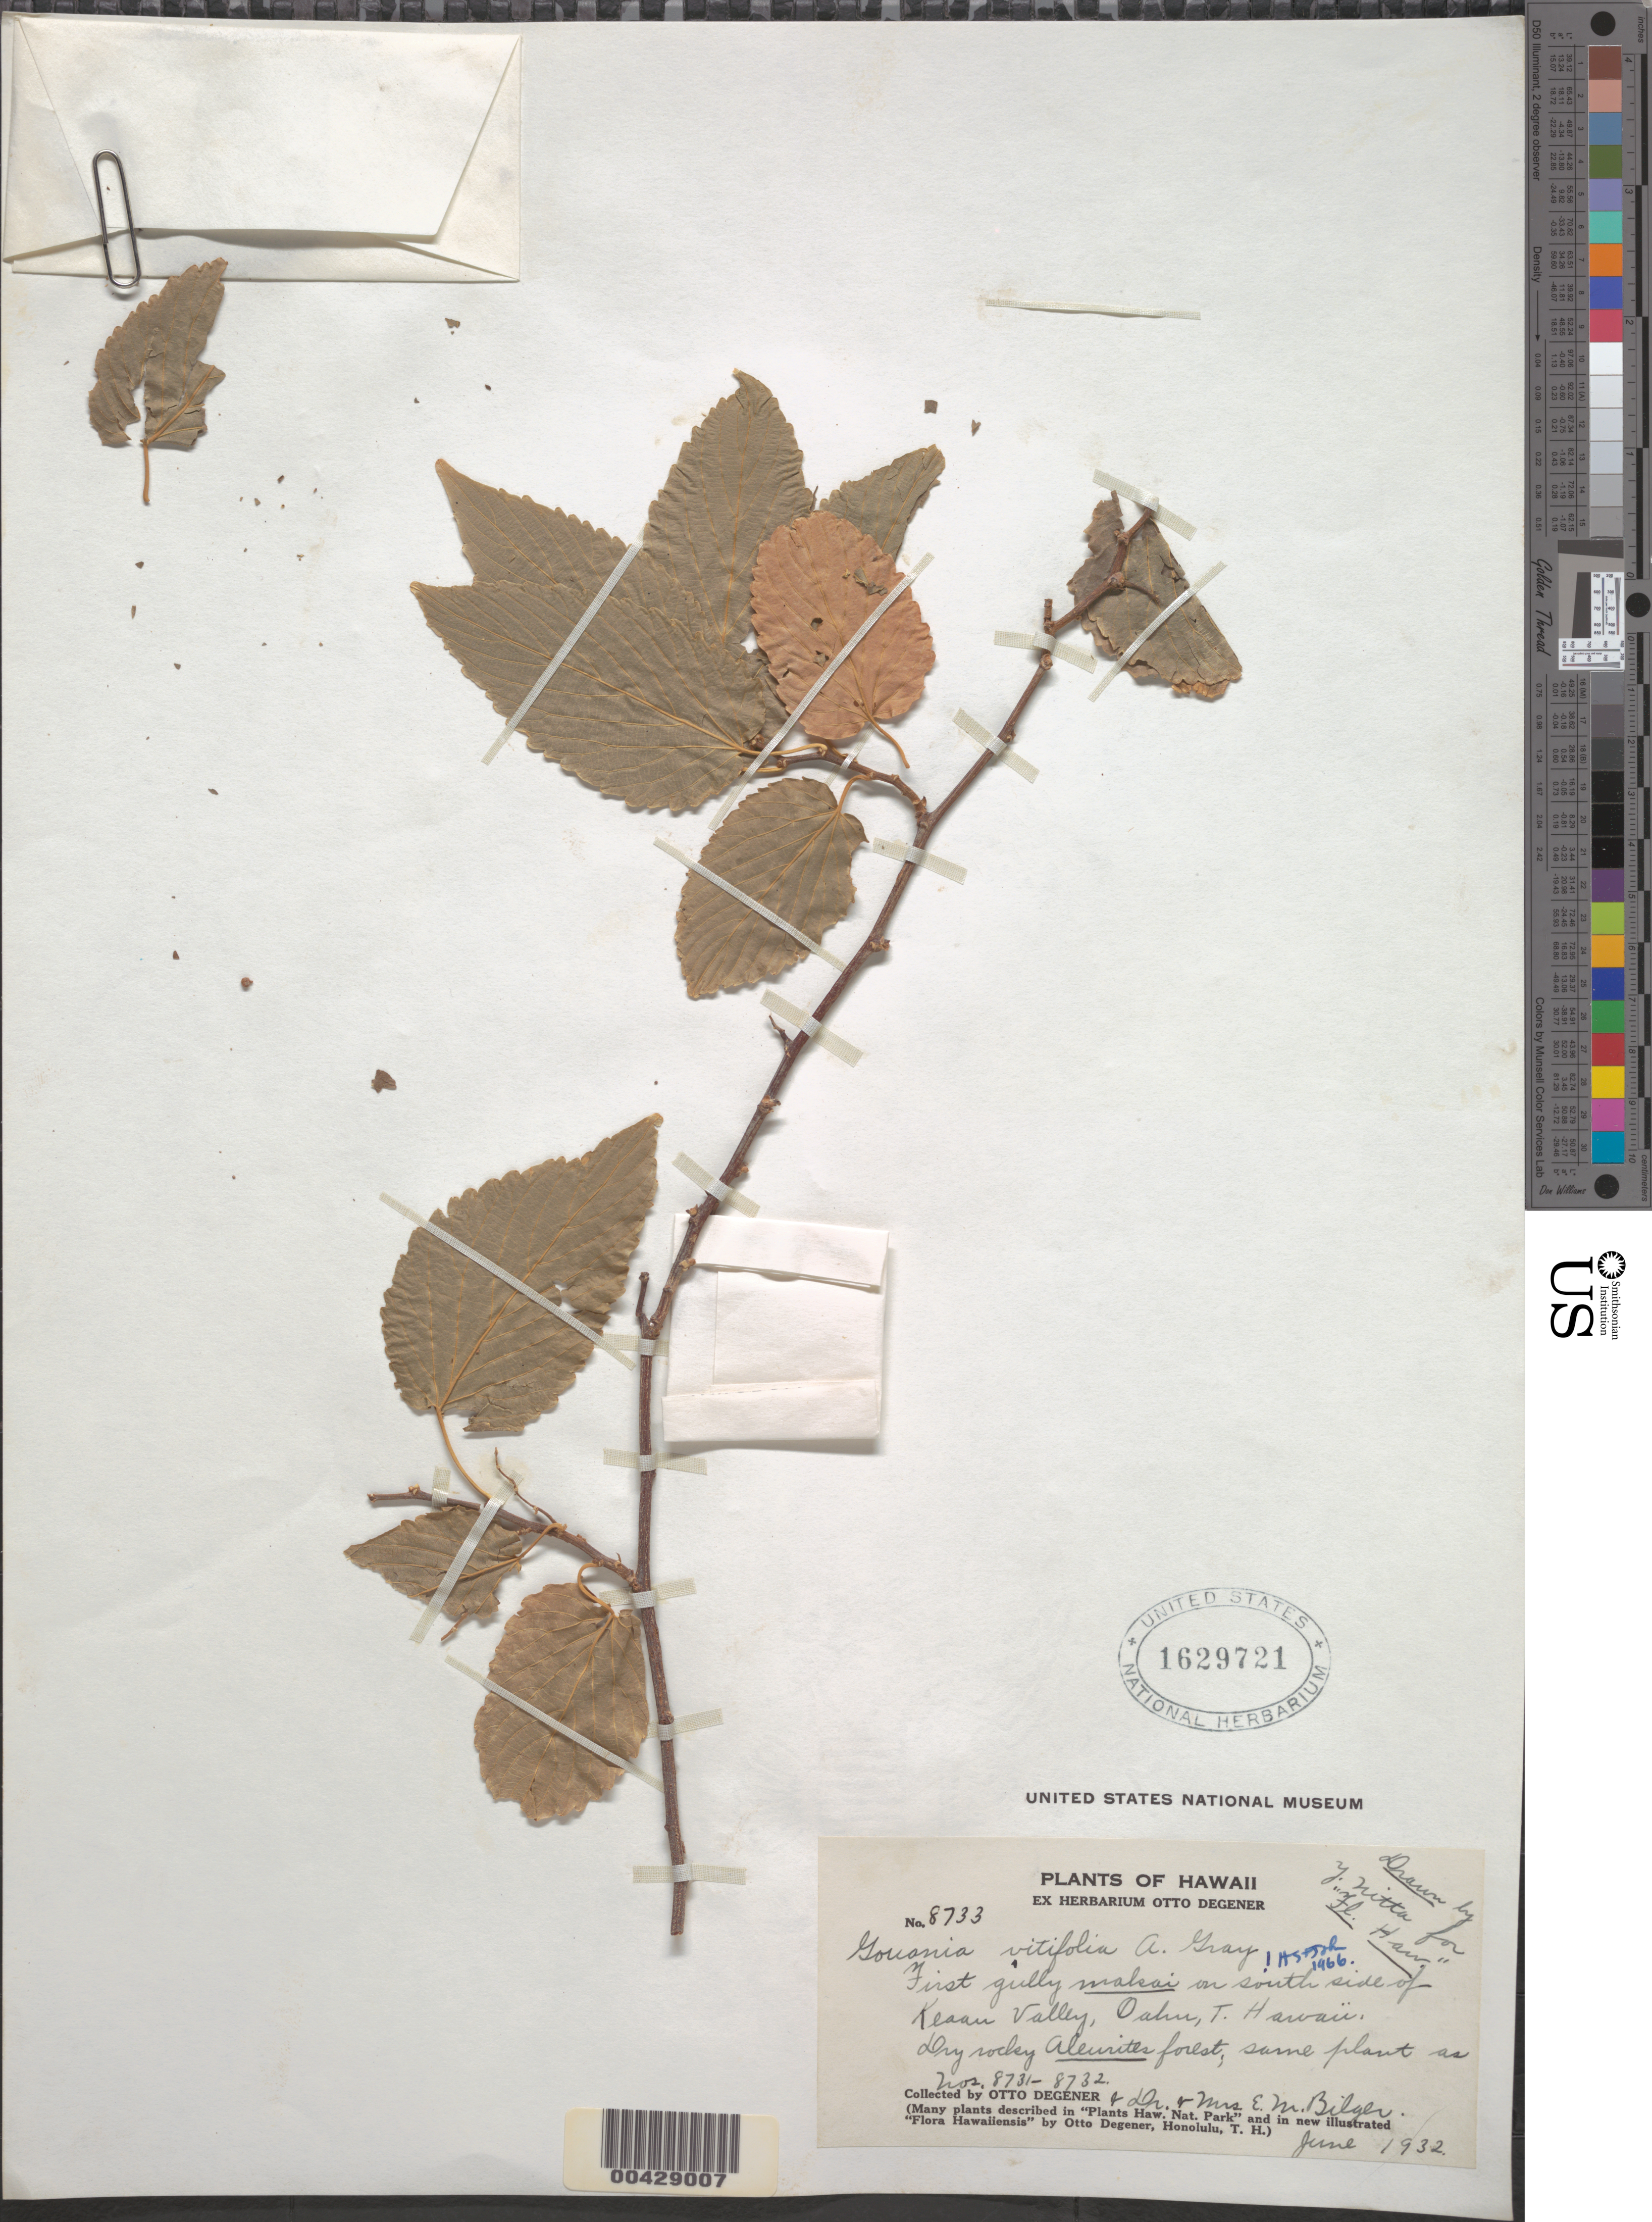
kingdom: Plantae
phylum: Tracheophyta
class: Magnoliopsida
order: Rosales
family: Rhamnaceae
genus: Gouania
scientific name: Gouania vitifolia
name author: A. Gray in Wilkes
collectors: O. Degener & E. Bilger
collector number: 8733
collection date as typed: Jun 1932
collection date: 1932-06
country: United States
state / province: Hawaii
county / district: Honolulu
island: Oahu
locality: First gully Makai on south side of Keaan Valley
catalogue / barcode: US 1629721